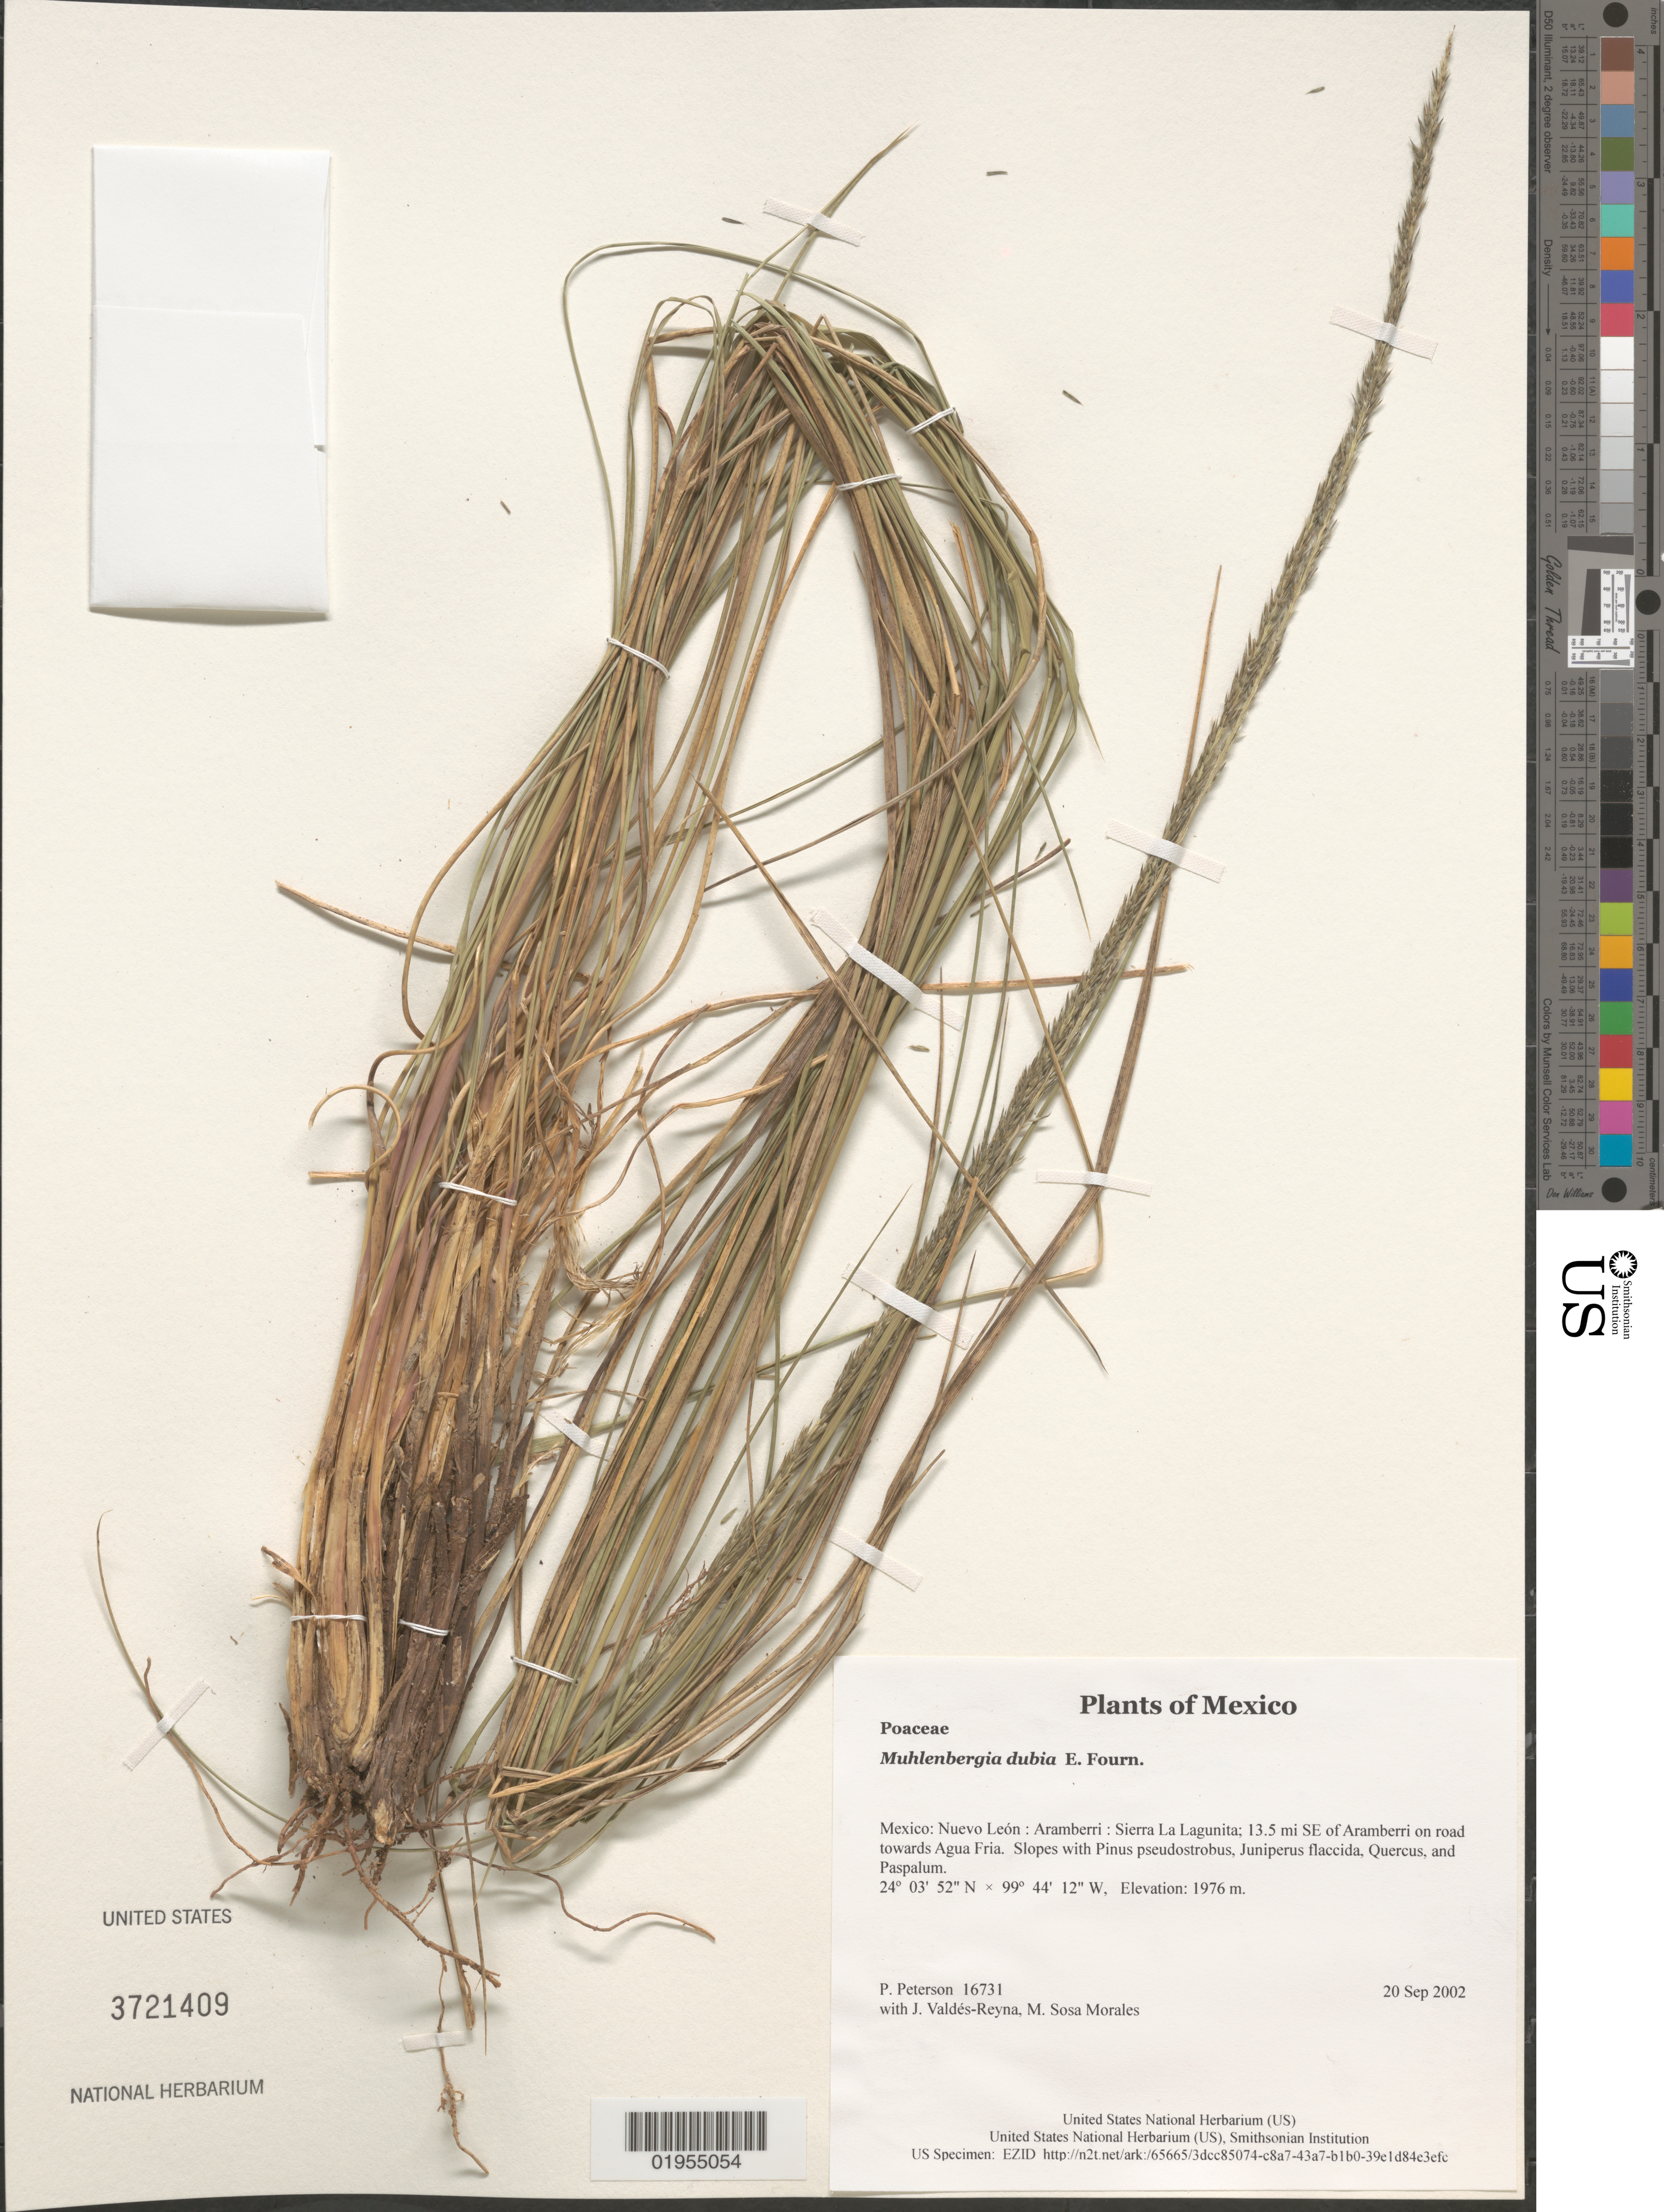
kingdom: Plantae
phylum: Tracheophyta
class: Liliopsida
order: Poales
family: Poaceae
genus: Muhlenbergia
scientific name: Muhlenbergia dubia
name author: E. Fourn.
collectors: P. M. Peterson, J. Valdés-Reyna & M. Sosa Morales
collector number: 16731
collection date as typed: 20 Sep 2002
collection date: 2002-09-20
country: Mexico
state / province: Nuevo León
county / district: Aramberri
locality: Sierra La Lagunita; 13.5 mi SE of Aramberri on road towards Agua Fria. Slopes with Pinus pseudostrobus, Juniperus flaccida, Quercus, and Paspalum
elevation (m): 1976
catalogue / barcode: US 3721409